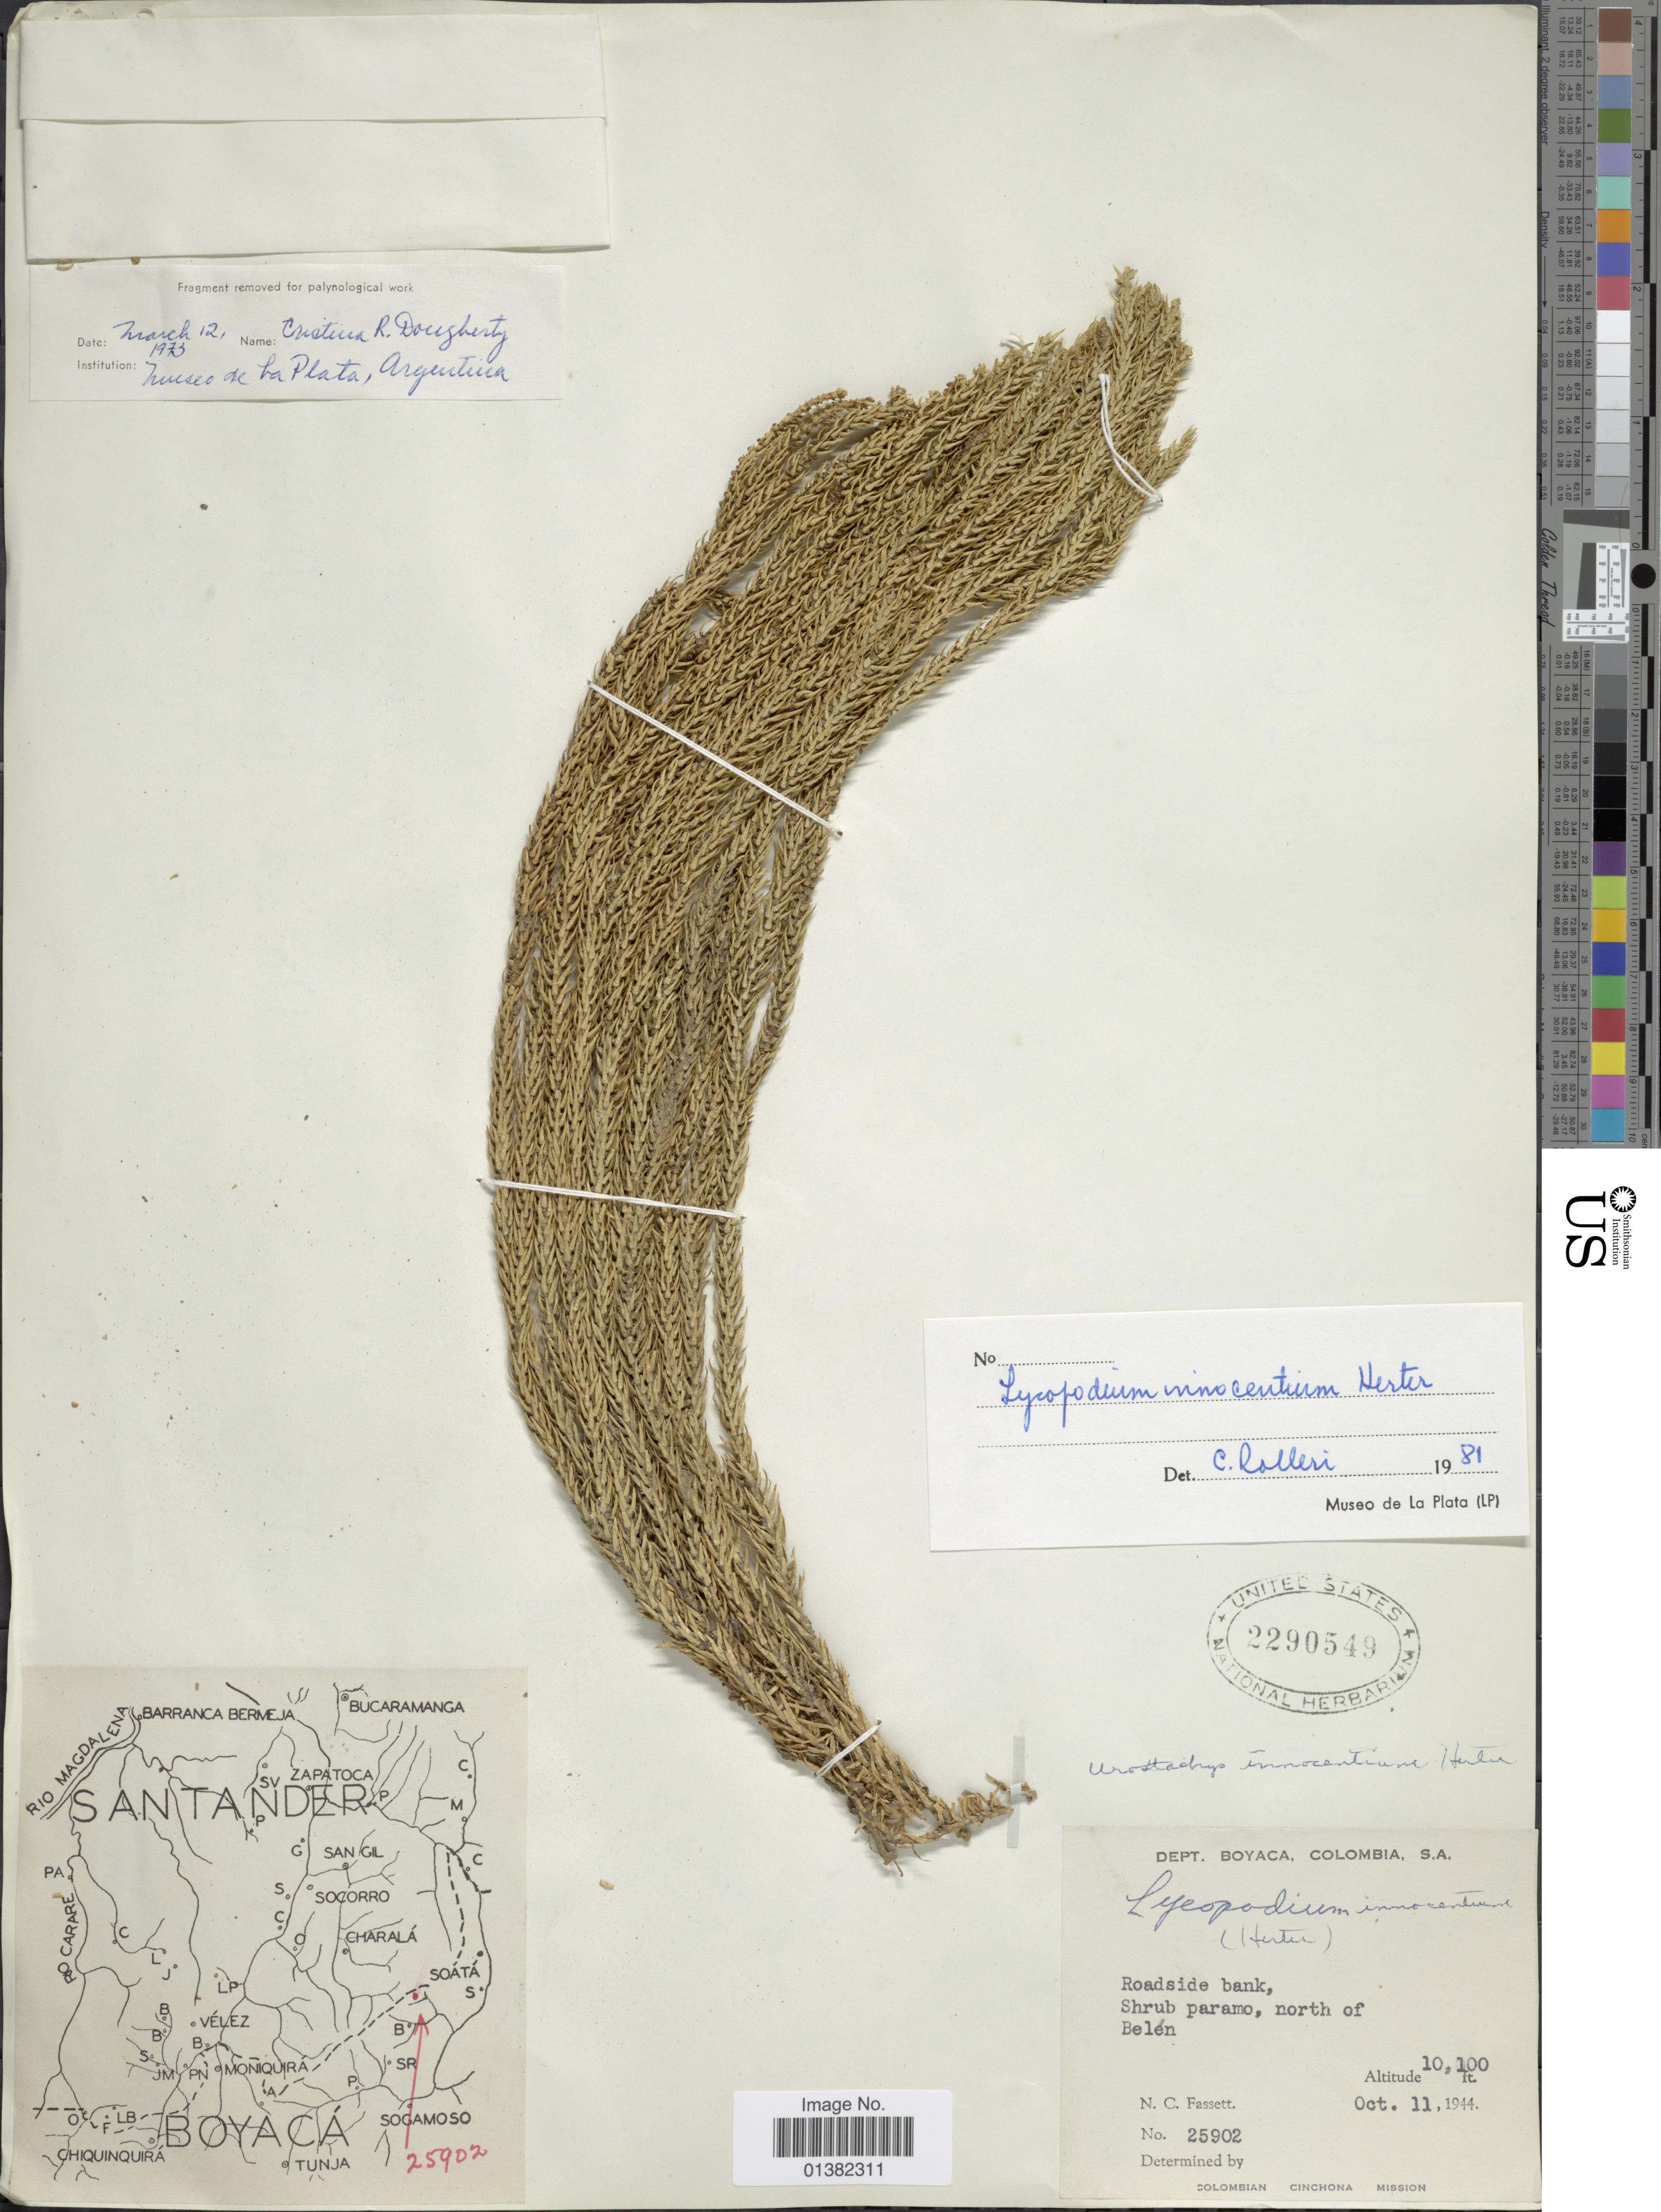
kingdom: Plantae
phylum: Tracheophyta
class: Lycopodiopsida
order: Lycopodiales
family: Lycopodiaceae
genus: Phlegmariurus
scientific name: Phlegmariurus innocentia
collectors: N. C. Fassett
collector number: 25902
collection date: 1944-10-11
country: Colombia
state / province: Boyacá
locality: Roadside bank, Shrub paramo, north of Belén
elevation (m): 3078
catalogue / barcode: US 2290549